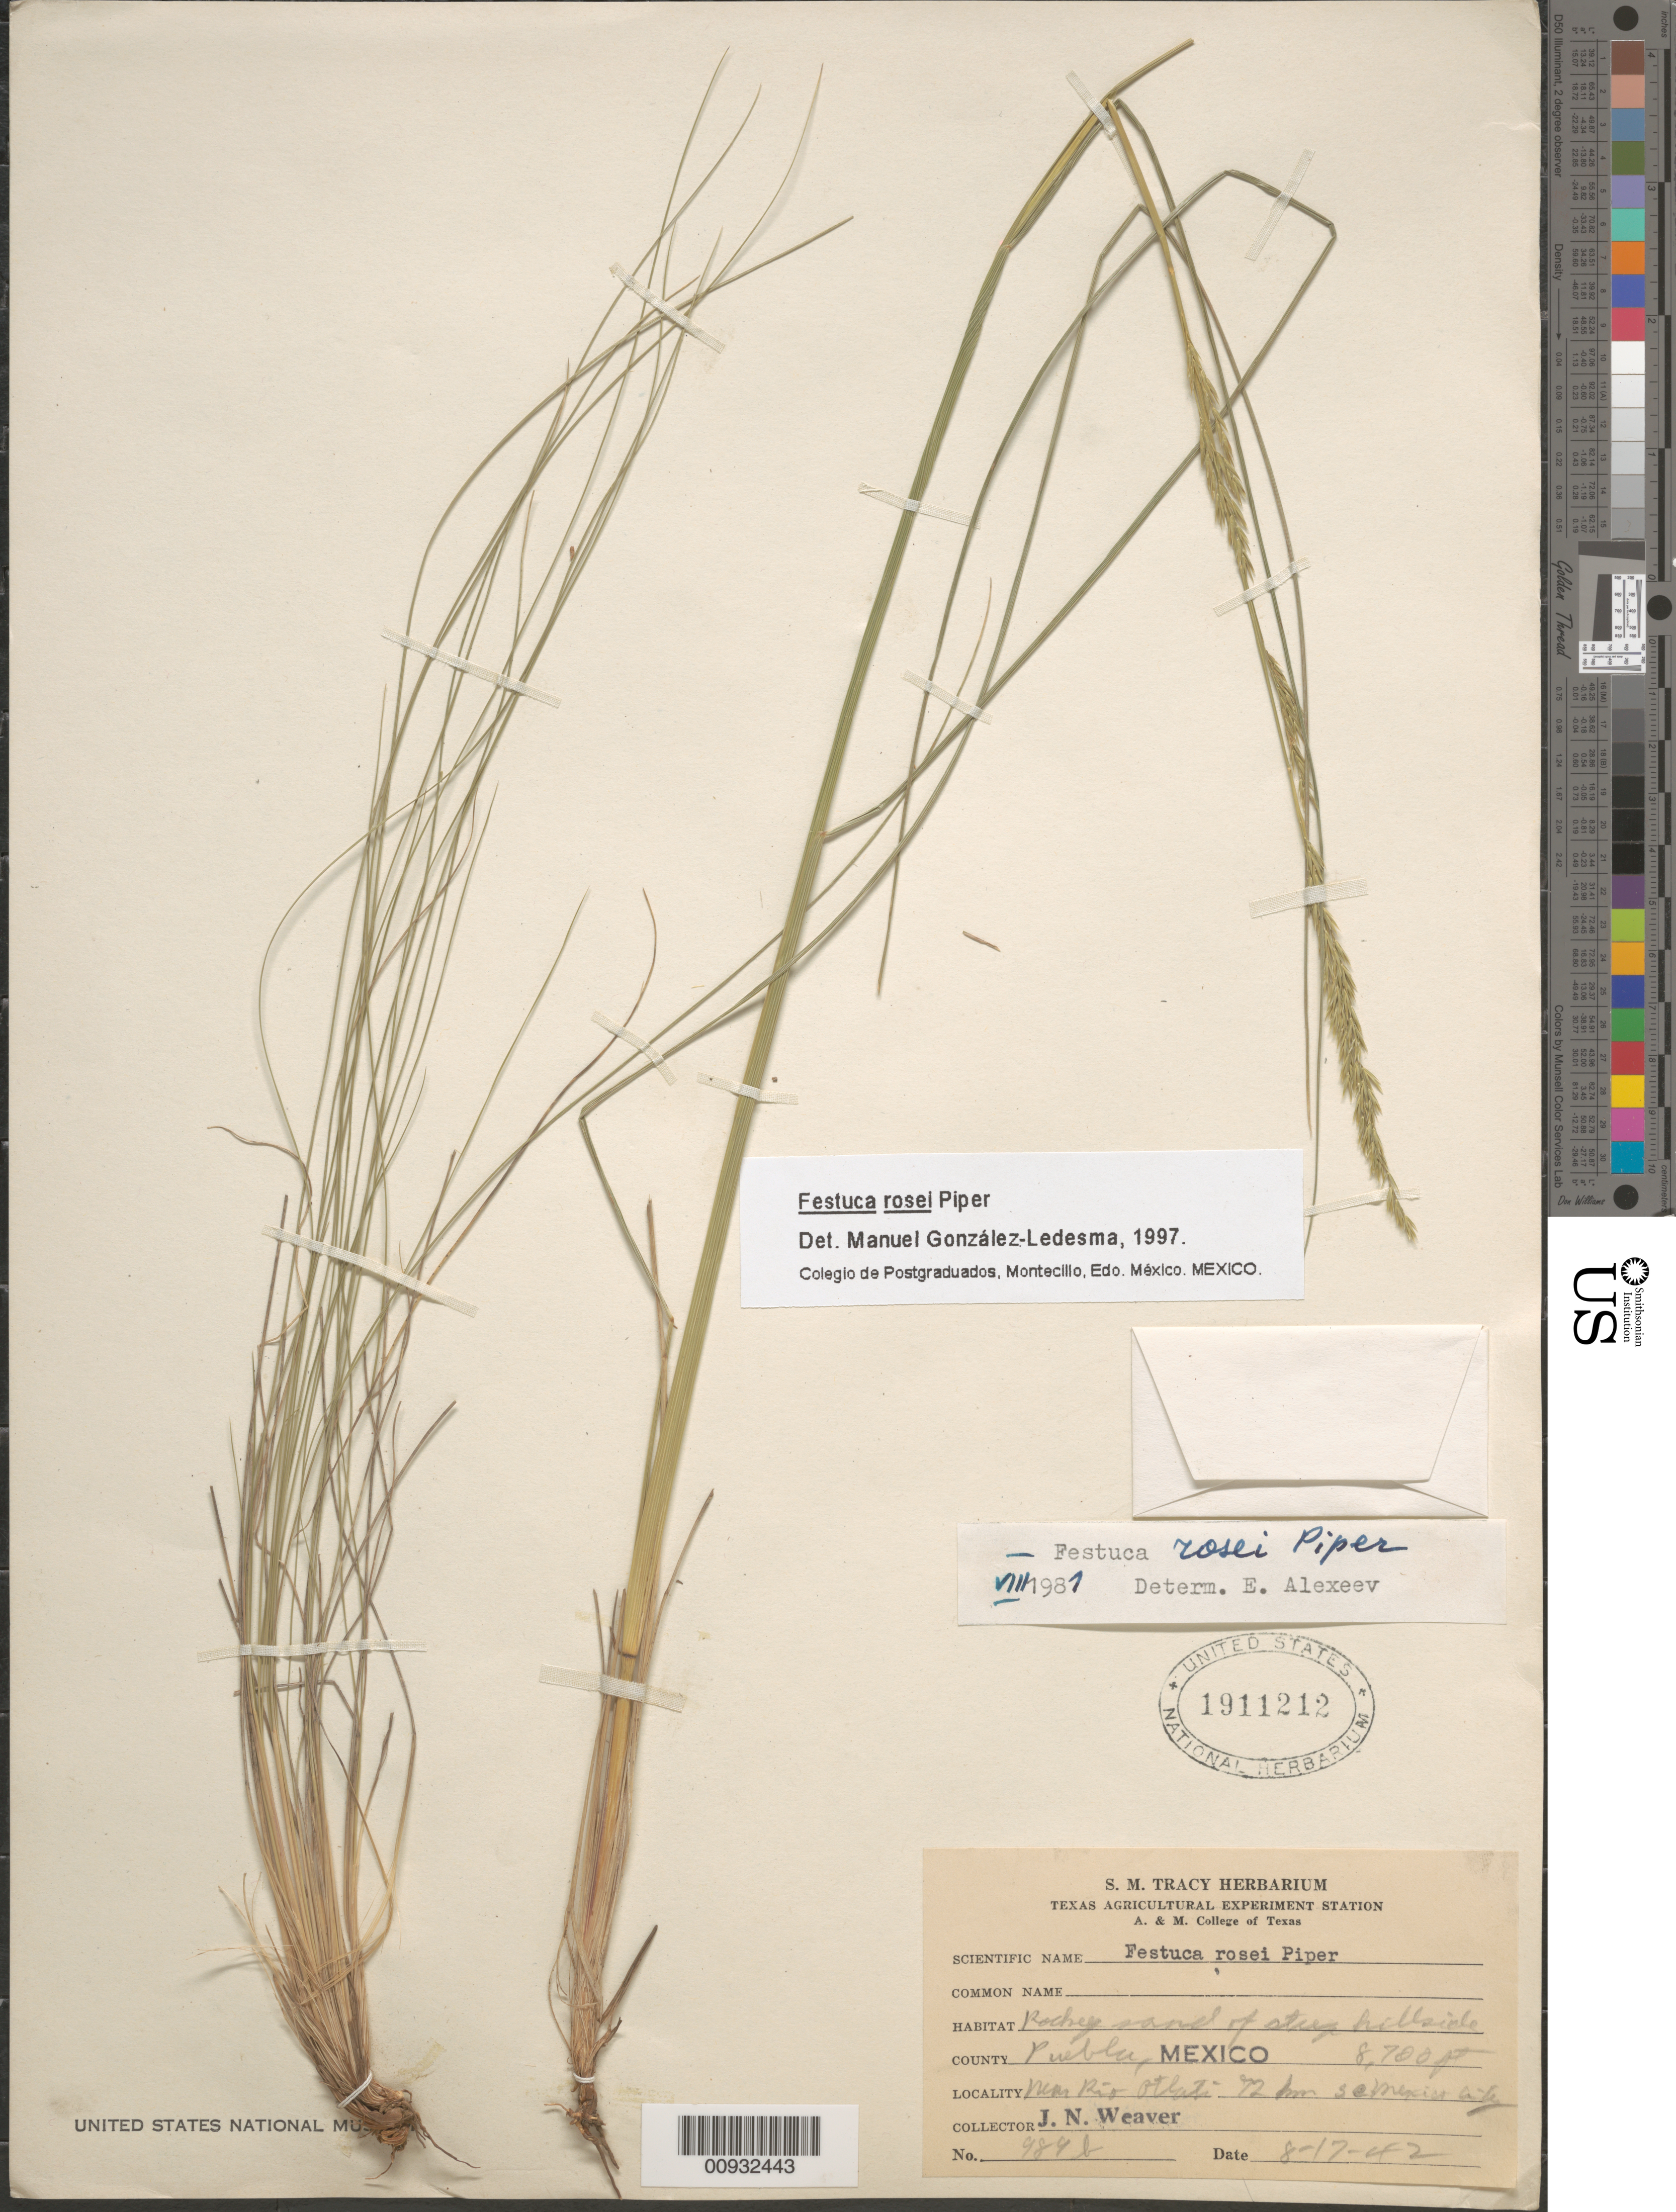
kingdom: Plantae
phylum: Tracheophyta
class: Liliopsida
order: Poales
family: Poaceae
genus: Festuca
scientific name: Festuca rosei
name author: Piper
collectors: J. N. Weaver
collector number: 989 b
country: Mexico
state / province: México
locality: Near Rio Atlatis, SE of Mexico City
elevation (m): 2652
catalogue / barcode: US 1911212